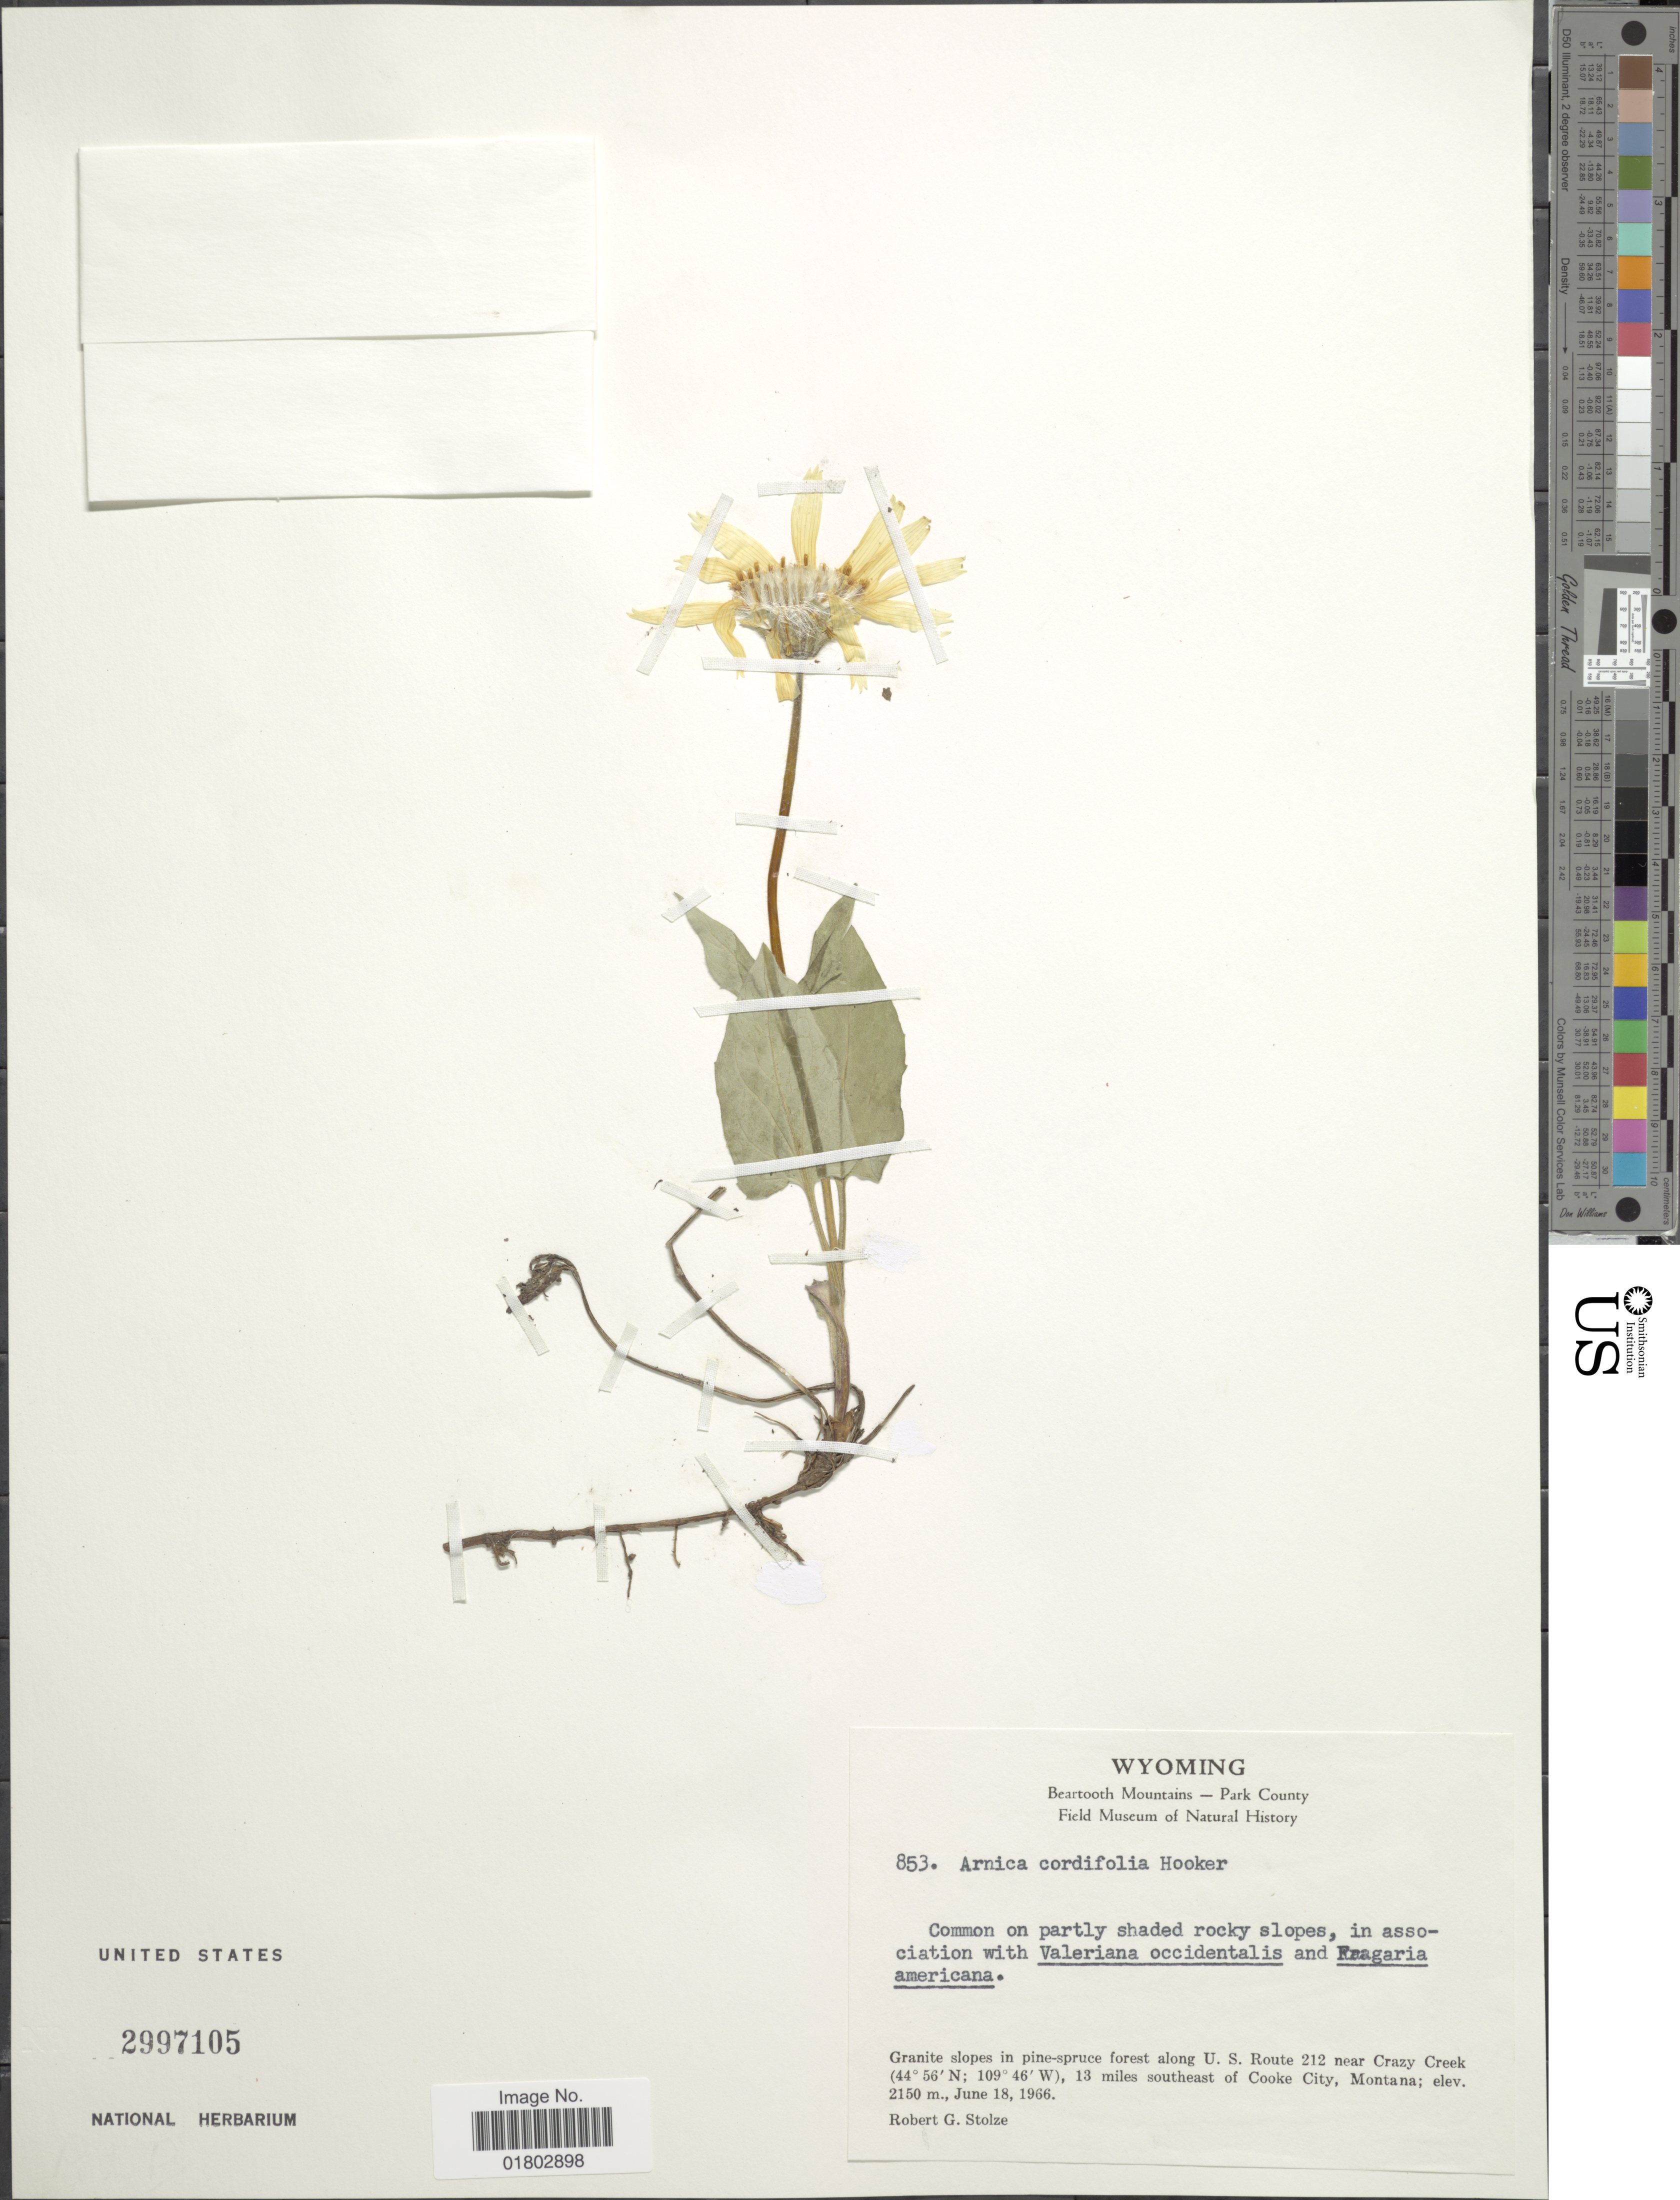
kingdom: Plantae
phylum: Tracheophyta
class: Magnoliopsida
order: Asterales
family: Asteraceae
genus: Arnica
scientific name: Arnica cordifolia subsp. genuina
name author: Maguire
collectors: R. G. Stolze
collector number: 853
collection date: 1966-06-18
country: United States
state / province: Montana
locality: Wyoming, Granite slopes in pine-spruce forest along U.S. Route 212 near Crazy Creek, 13 miles southeast of Cooky City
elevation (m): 2150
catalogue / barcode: US 2997105